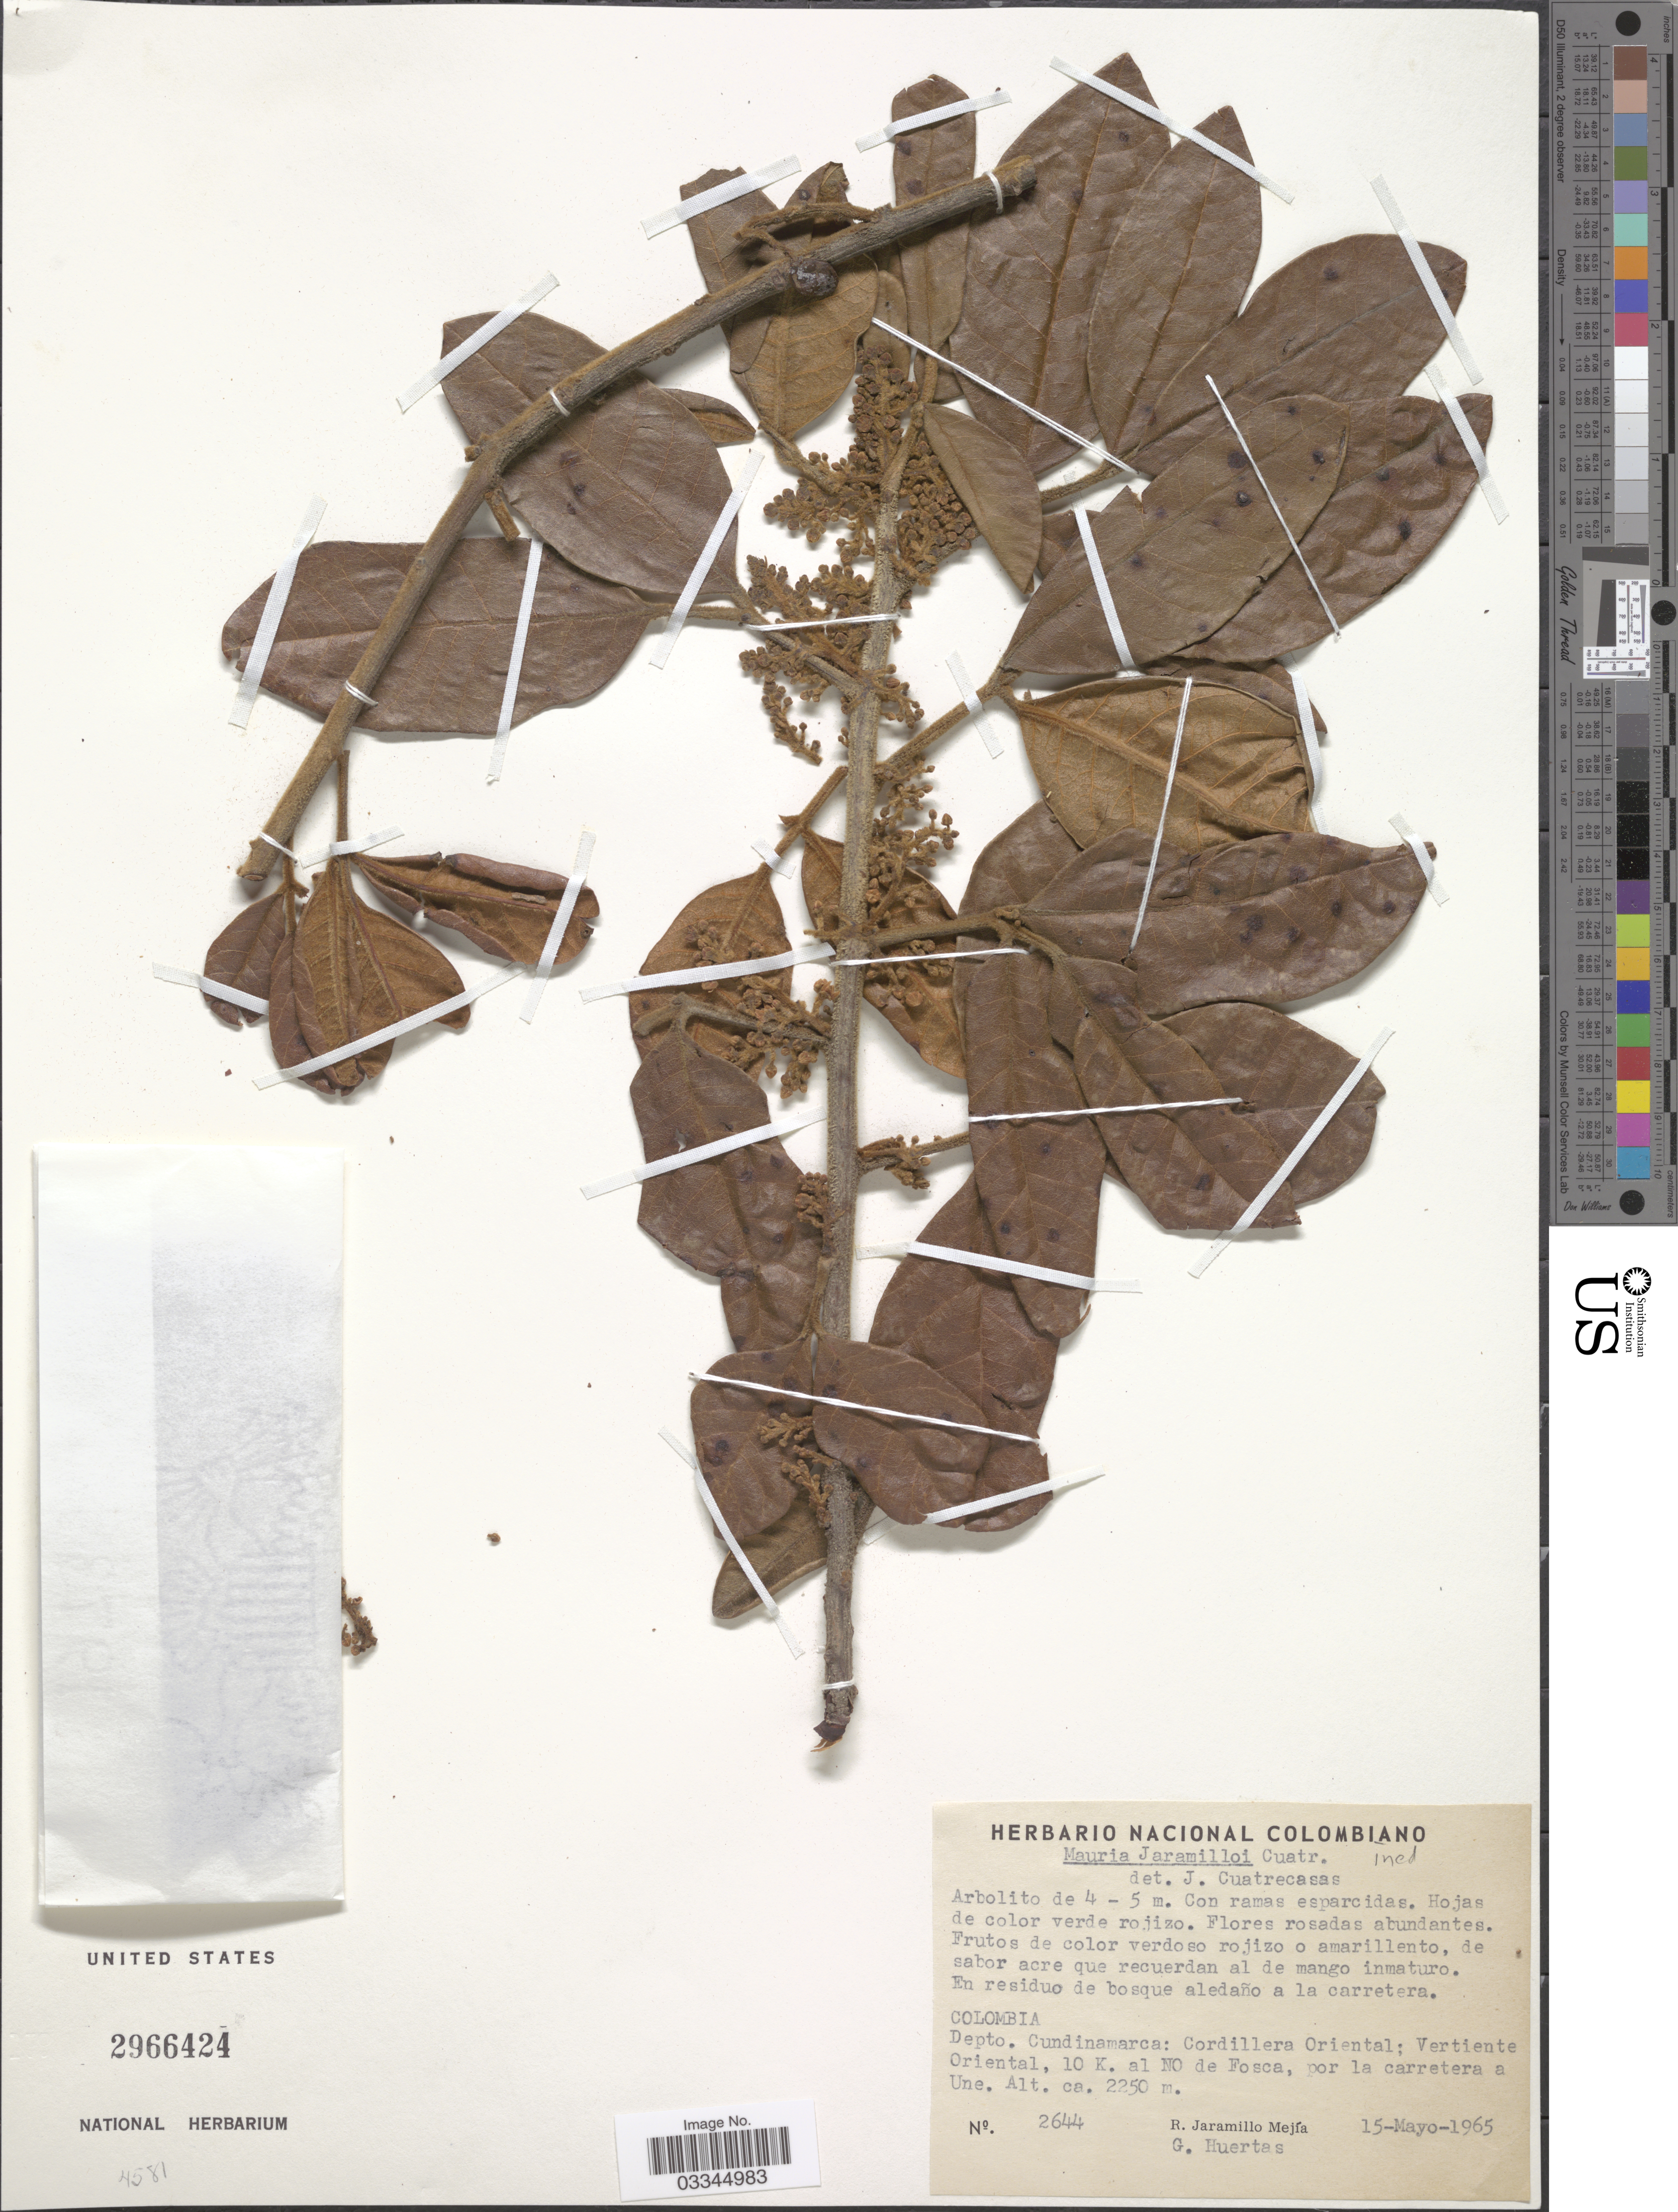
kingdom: Plantae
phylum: Tracheophyta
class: Magnoliopsida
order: Sapindales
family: Anacardiaceae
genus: Mauria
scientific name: Mauria sp.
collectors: R. Jaramillo M. & G. Huertas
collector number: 2644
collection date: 1965-05-15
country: Colombia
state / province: Cundinamarca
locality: Depto. Cundinamarca: Cordillera Oriental; Vertiente Oriental, 10 K. al NO de Fosca, por la carretera a Une.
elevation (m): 2250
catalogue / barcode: US 2966424